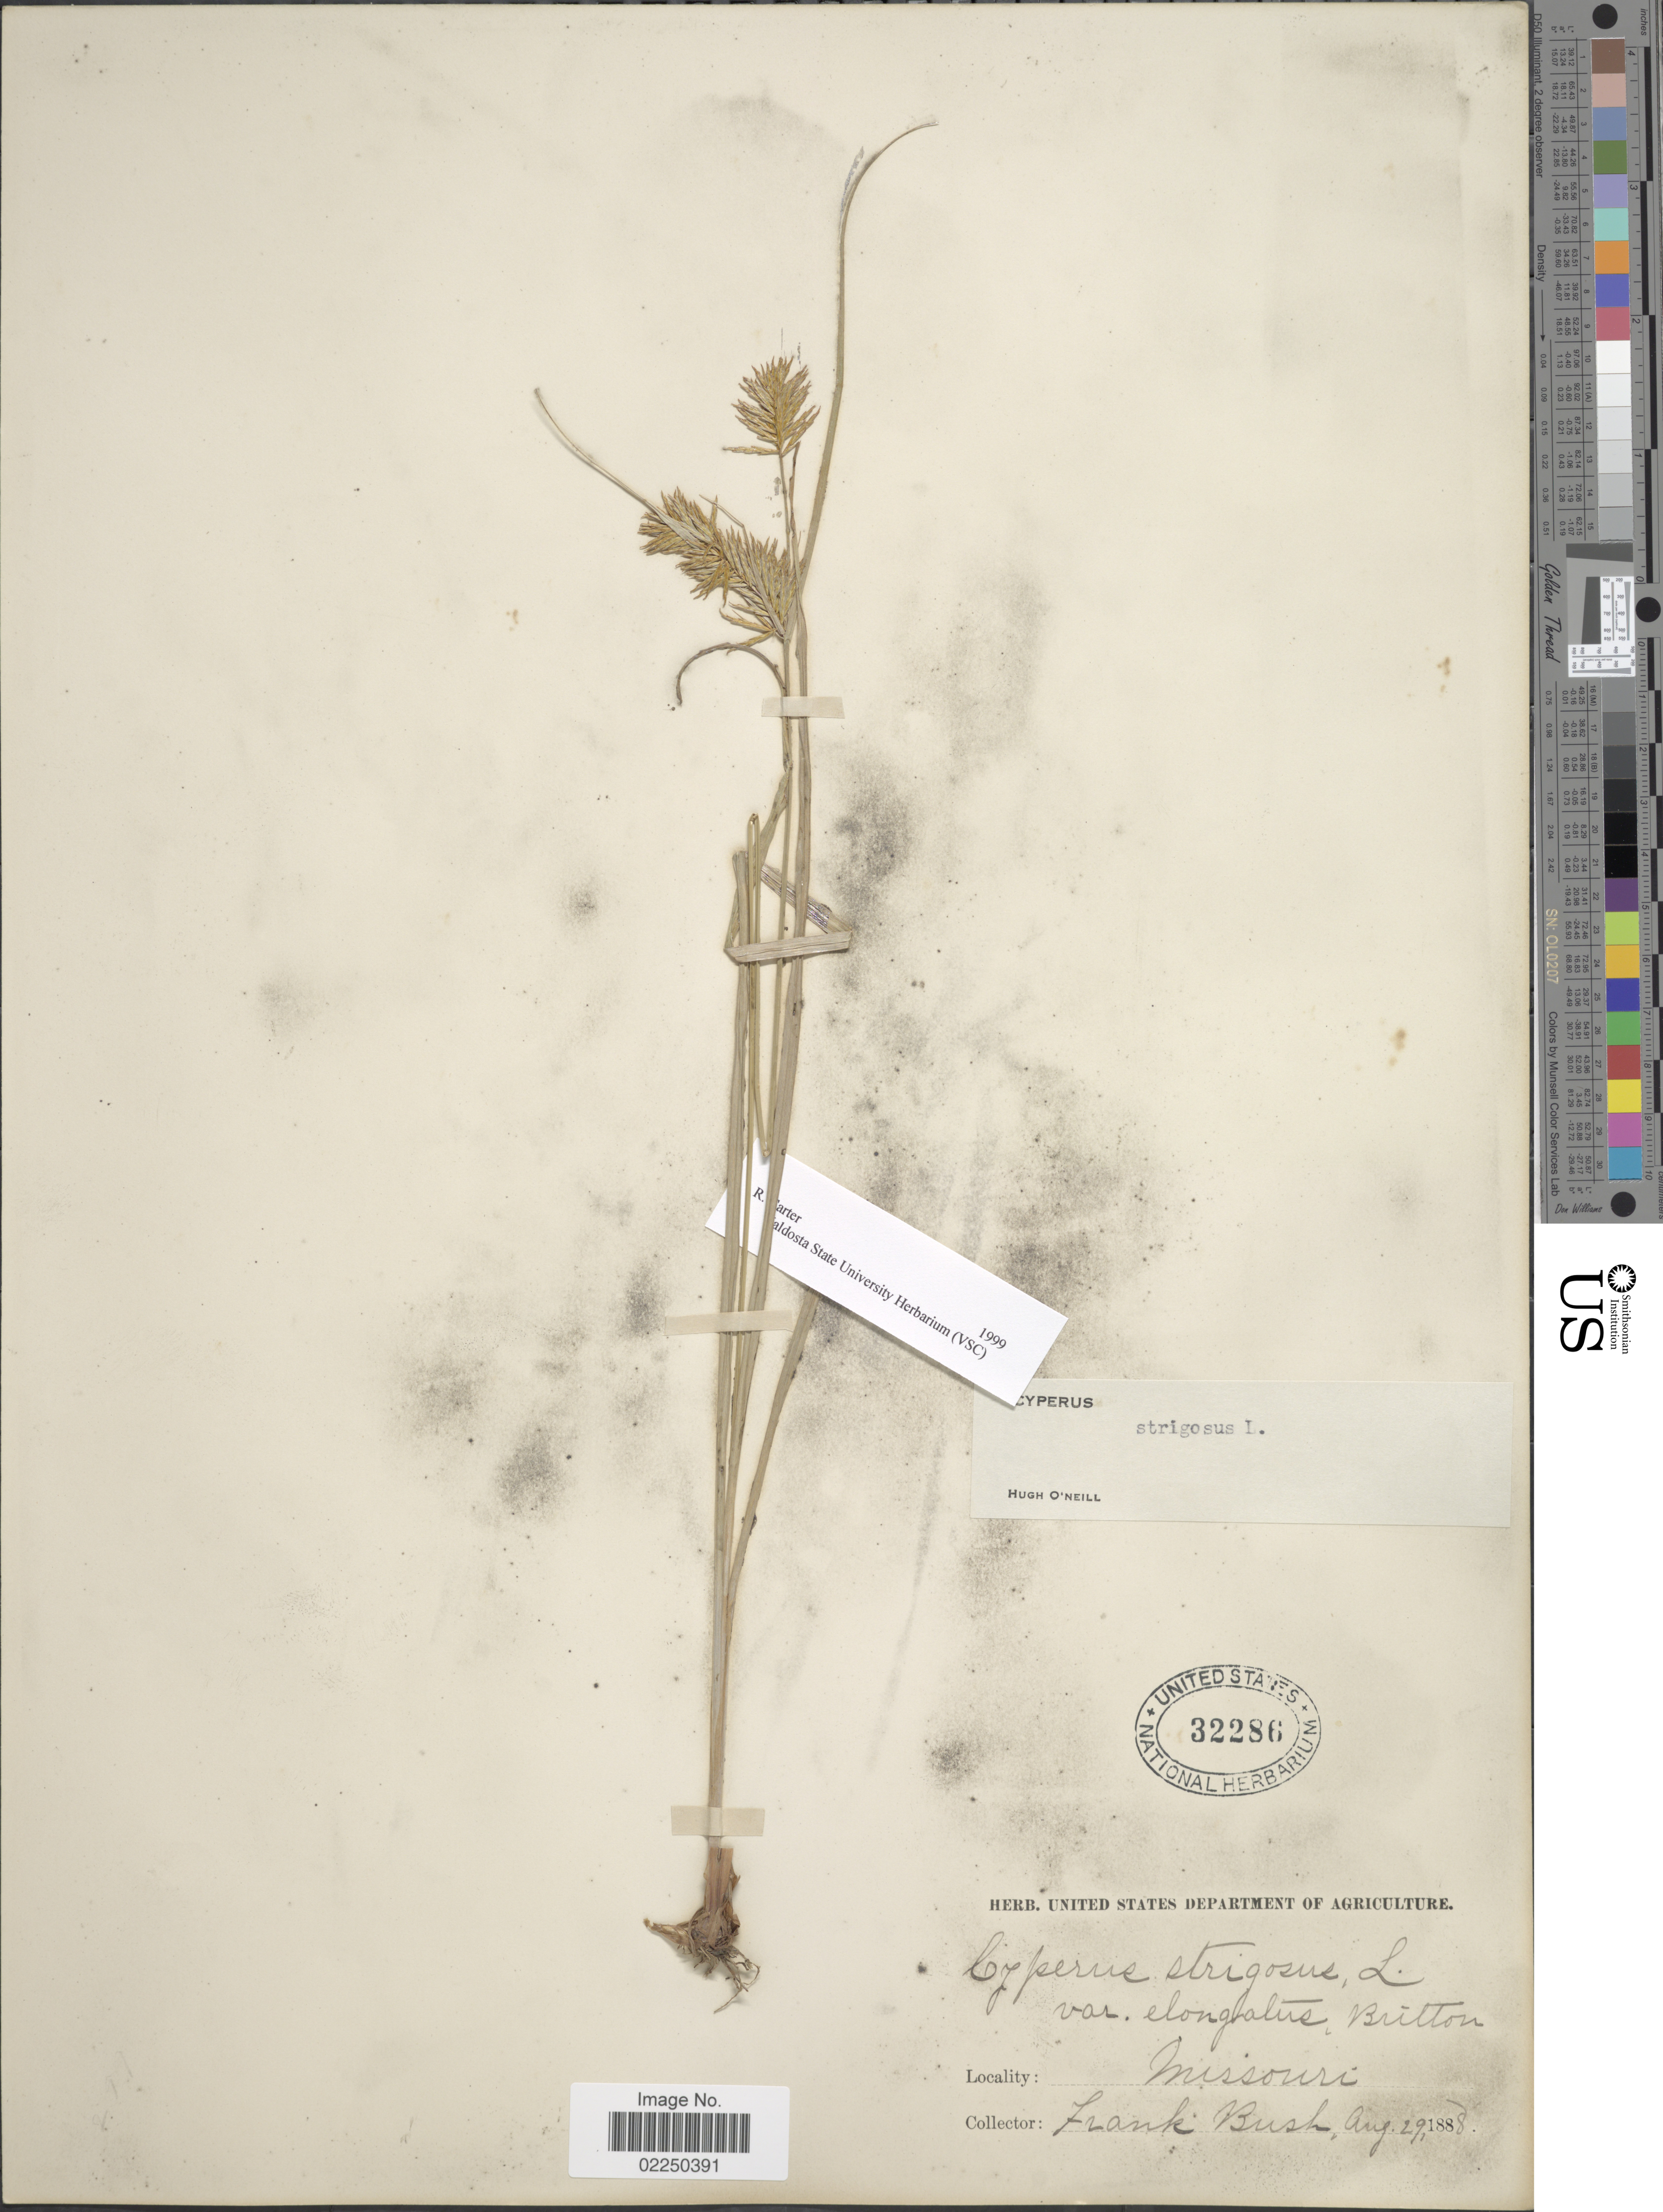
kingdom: Plantae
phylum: Tracheophyta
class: Liliopsida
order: Poales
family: Cyperaceae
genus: Cyperus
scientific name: Cyperus strigosus L.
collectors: F. Bush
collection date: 1888-08-29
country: United States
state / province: Missouri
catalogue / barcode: US 32286